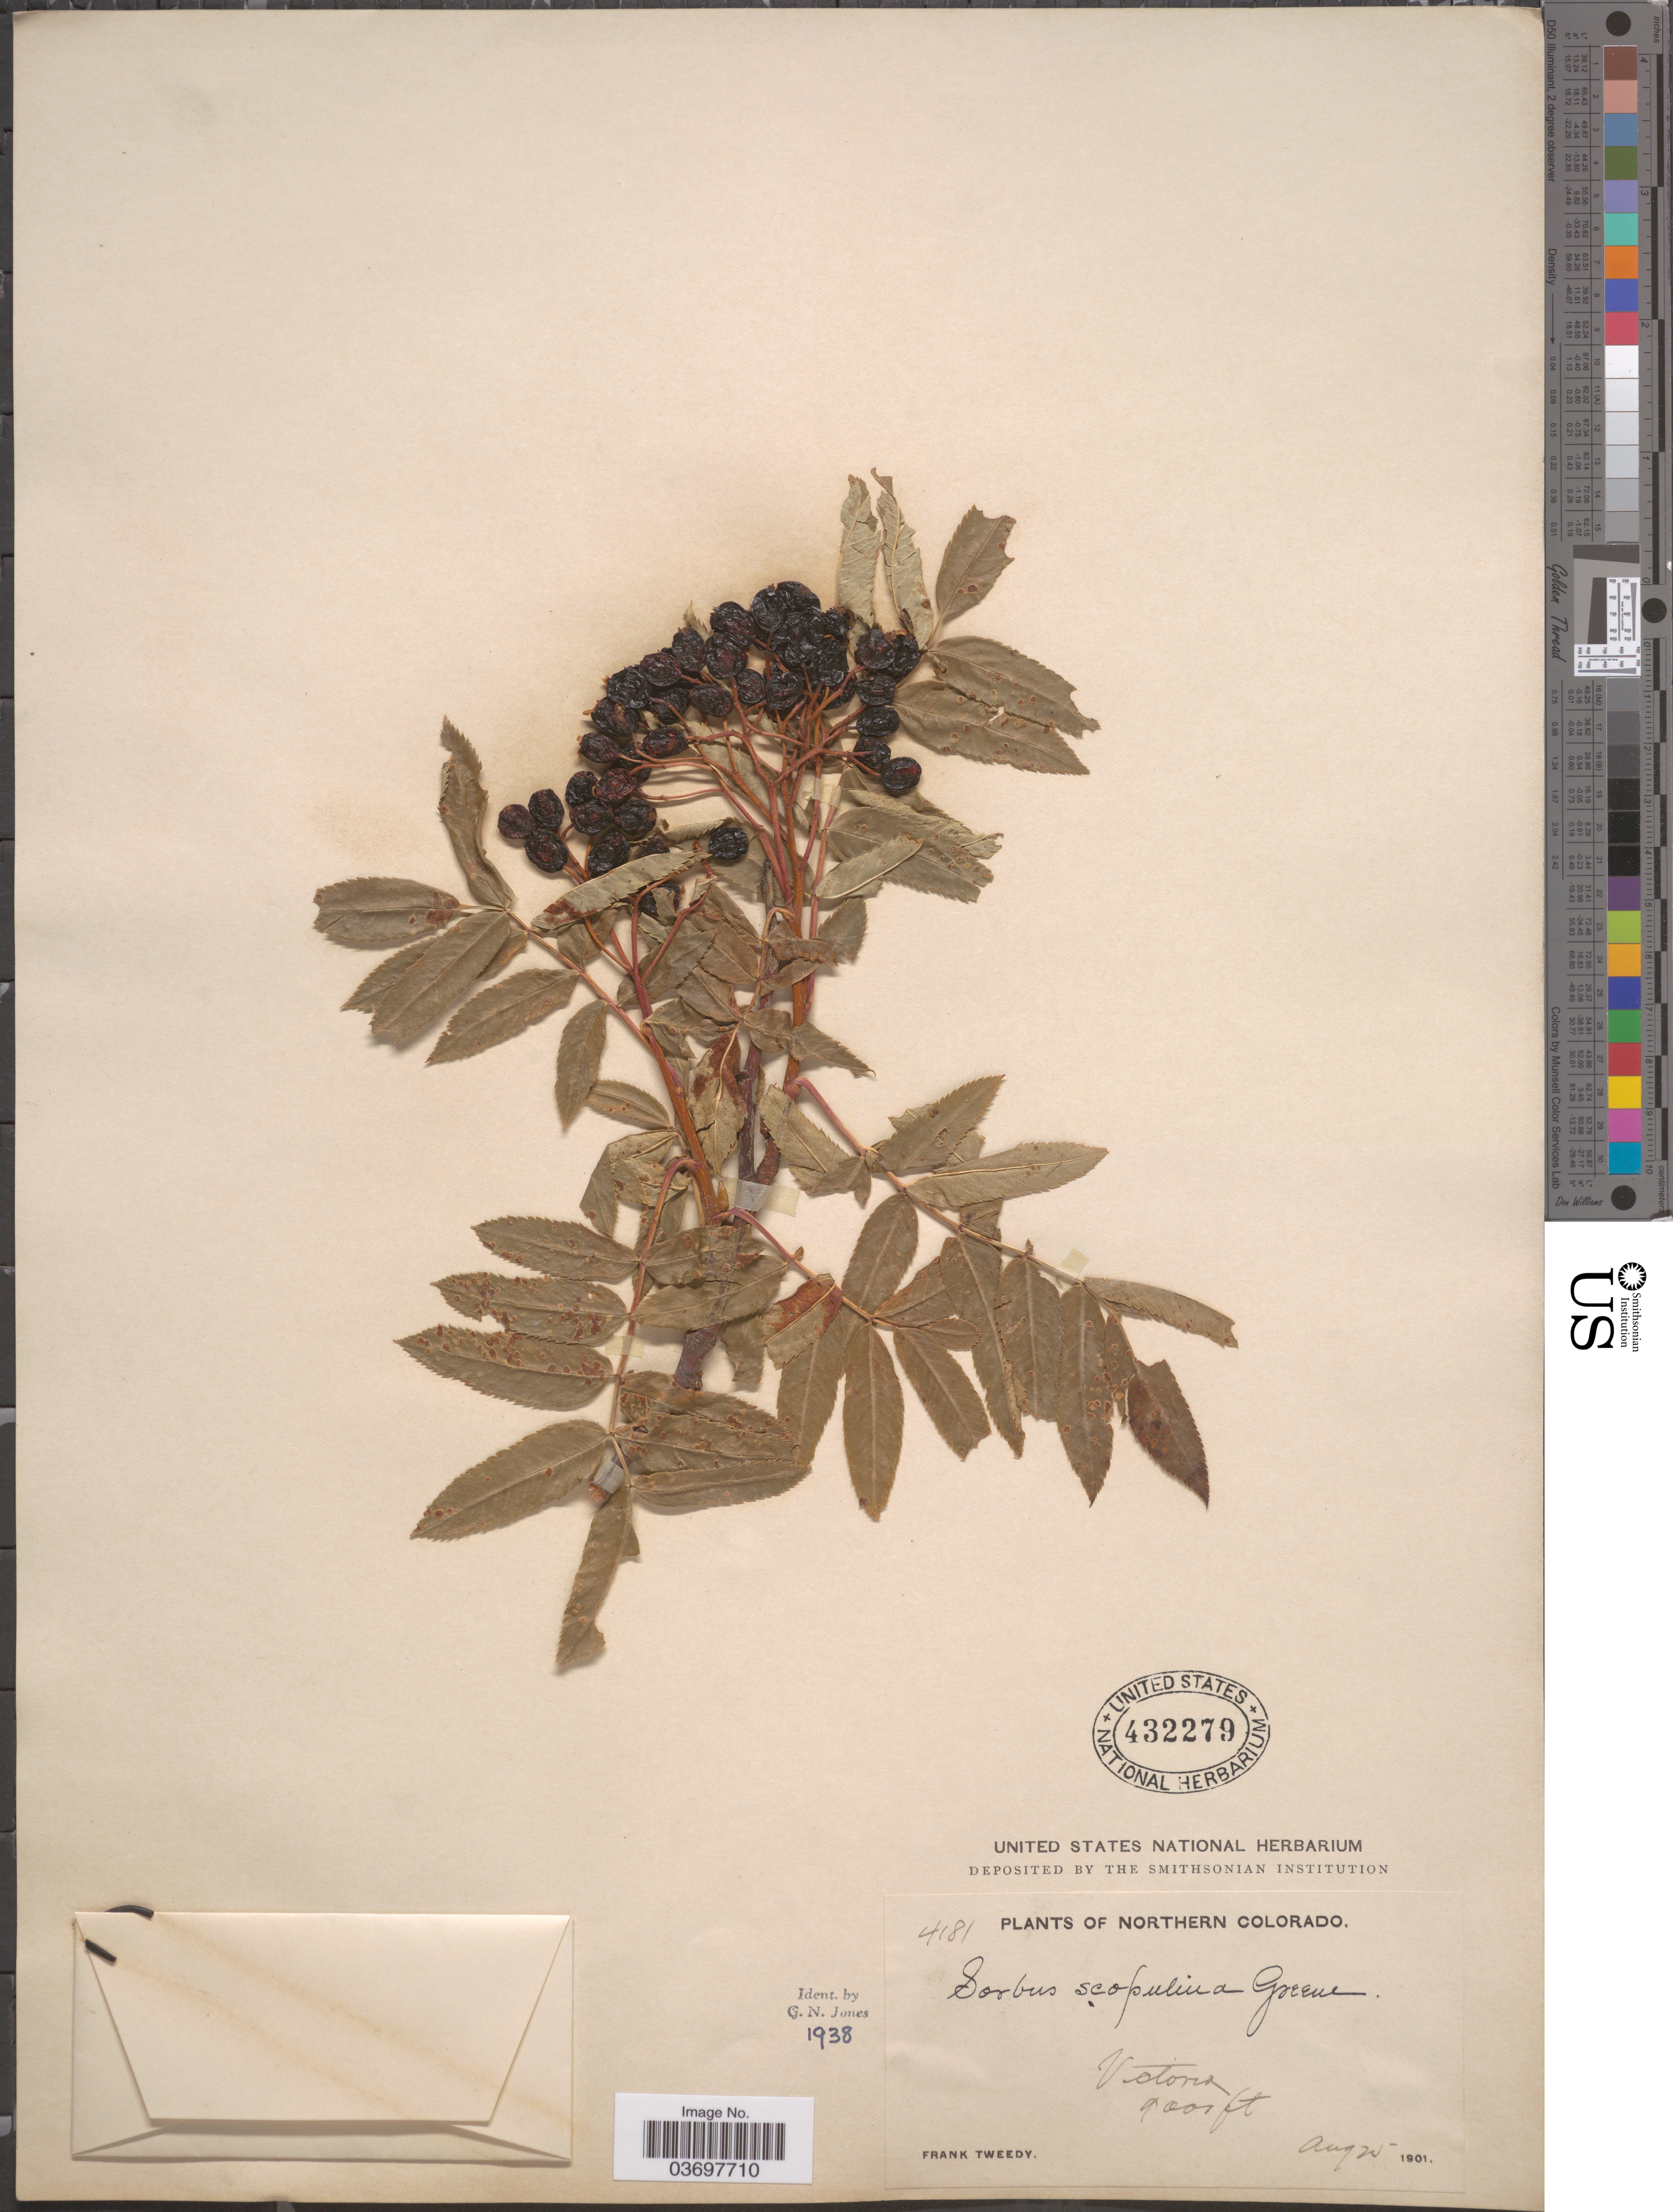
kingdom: Plantae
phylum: Tracheophyta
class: Magnoliopsida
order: Rosales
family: Rosaceae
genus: Sorbus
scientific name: Sorbus scopulina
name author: Greene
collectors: F. Tweedy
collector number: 4181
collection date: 1901-08-25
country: United States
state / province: Colorado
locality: Northern Colorado. Victoria.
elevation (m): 2743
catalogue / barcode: US 432279